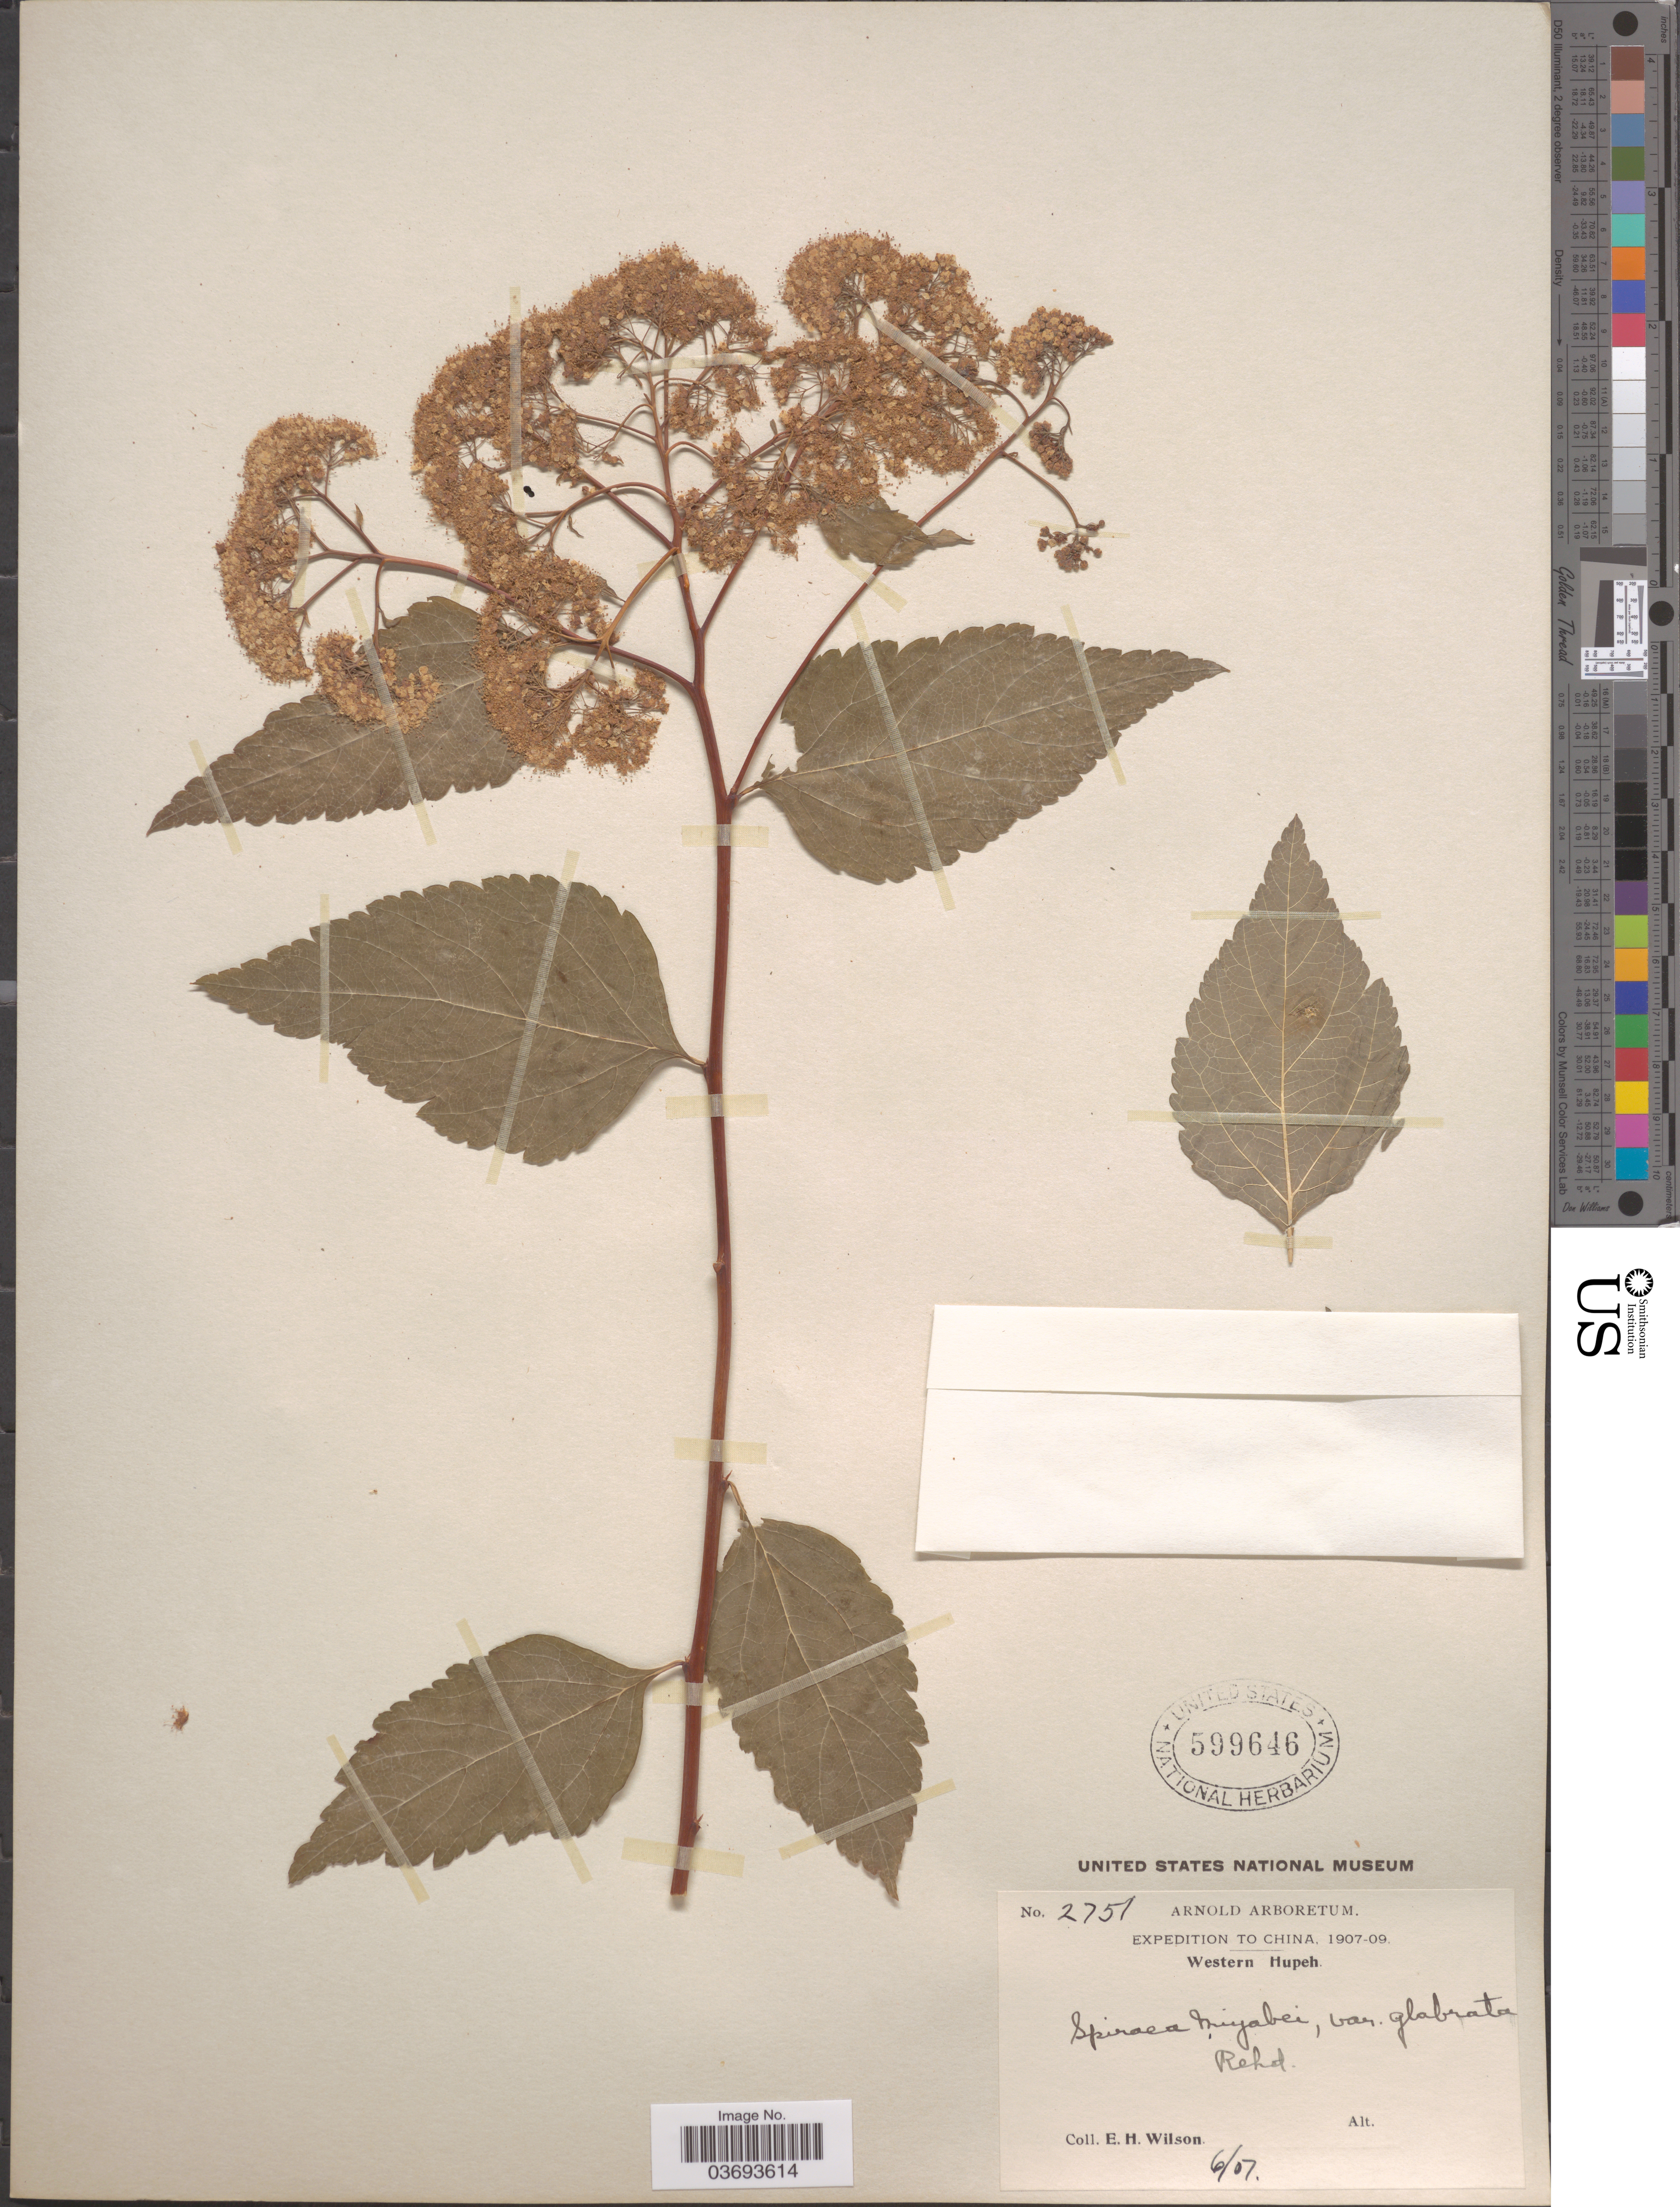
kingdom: Plantae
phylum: Tracheophyta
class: Magnoliopsida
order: Rosales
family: Rosaceae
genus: Spiraea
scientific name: Spiraea miyabei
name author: Koidz.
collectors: E. Wilson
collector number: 2751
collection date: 1907-06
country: China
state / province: Hubei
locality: Western Hupeh.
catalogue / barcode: US 599646